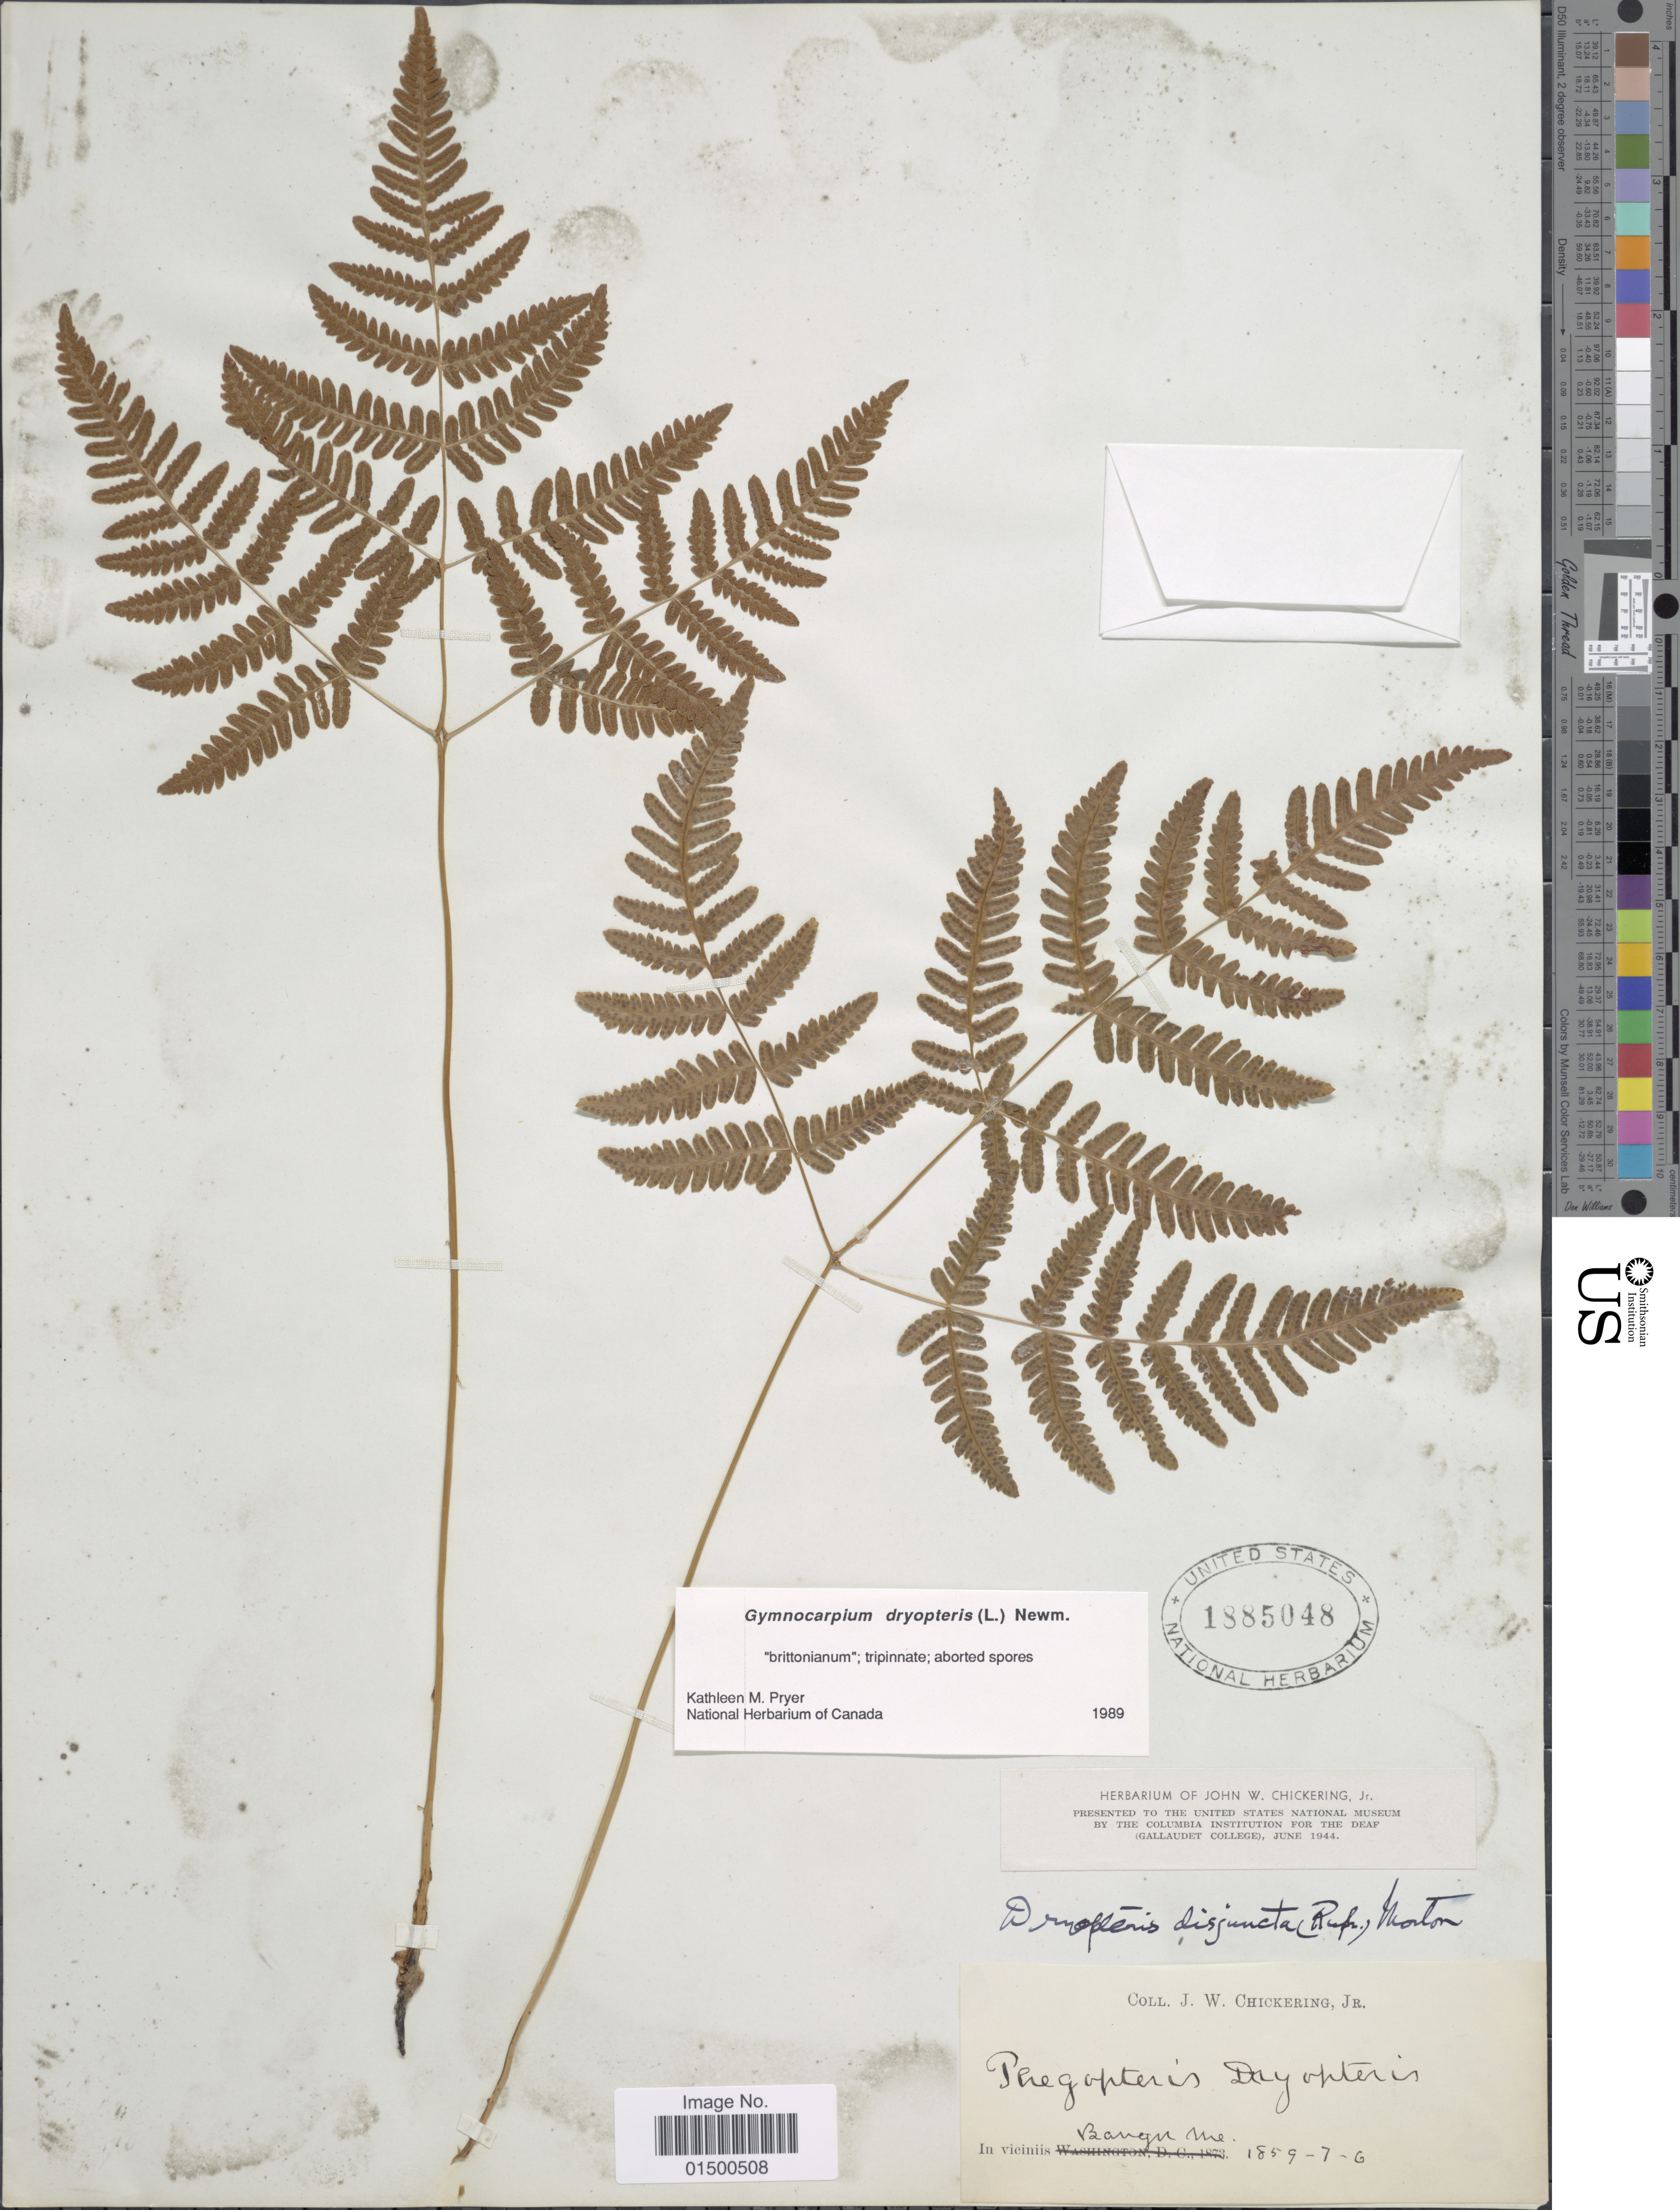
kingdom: Plantae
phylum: Tracheophyta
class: Polypodiopsida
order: Polypodiales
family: Cystopteridaceae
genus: Gymnocarpium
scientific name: Gymnocarpium dryopteris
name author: (L.) Newman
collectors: J. Chickering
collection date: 1859-06-07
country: United States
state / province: Maine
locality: In viciniis Bangor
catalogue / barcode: US 1885048